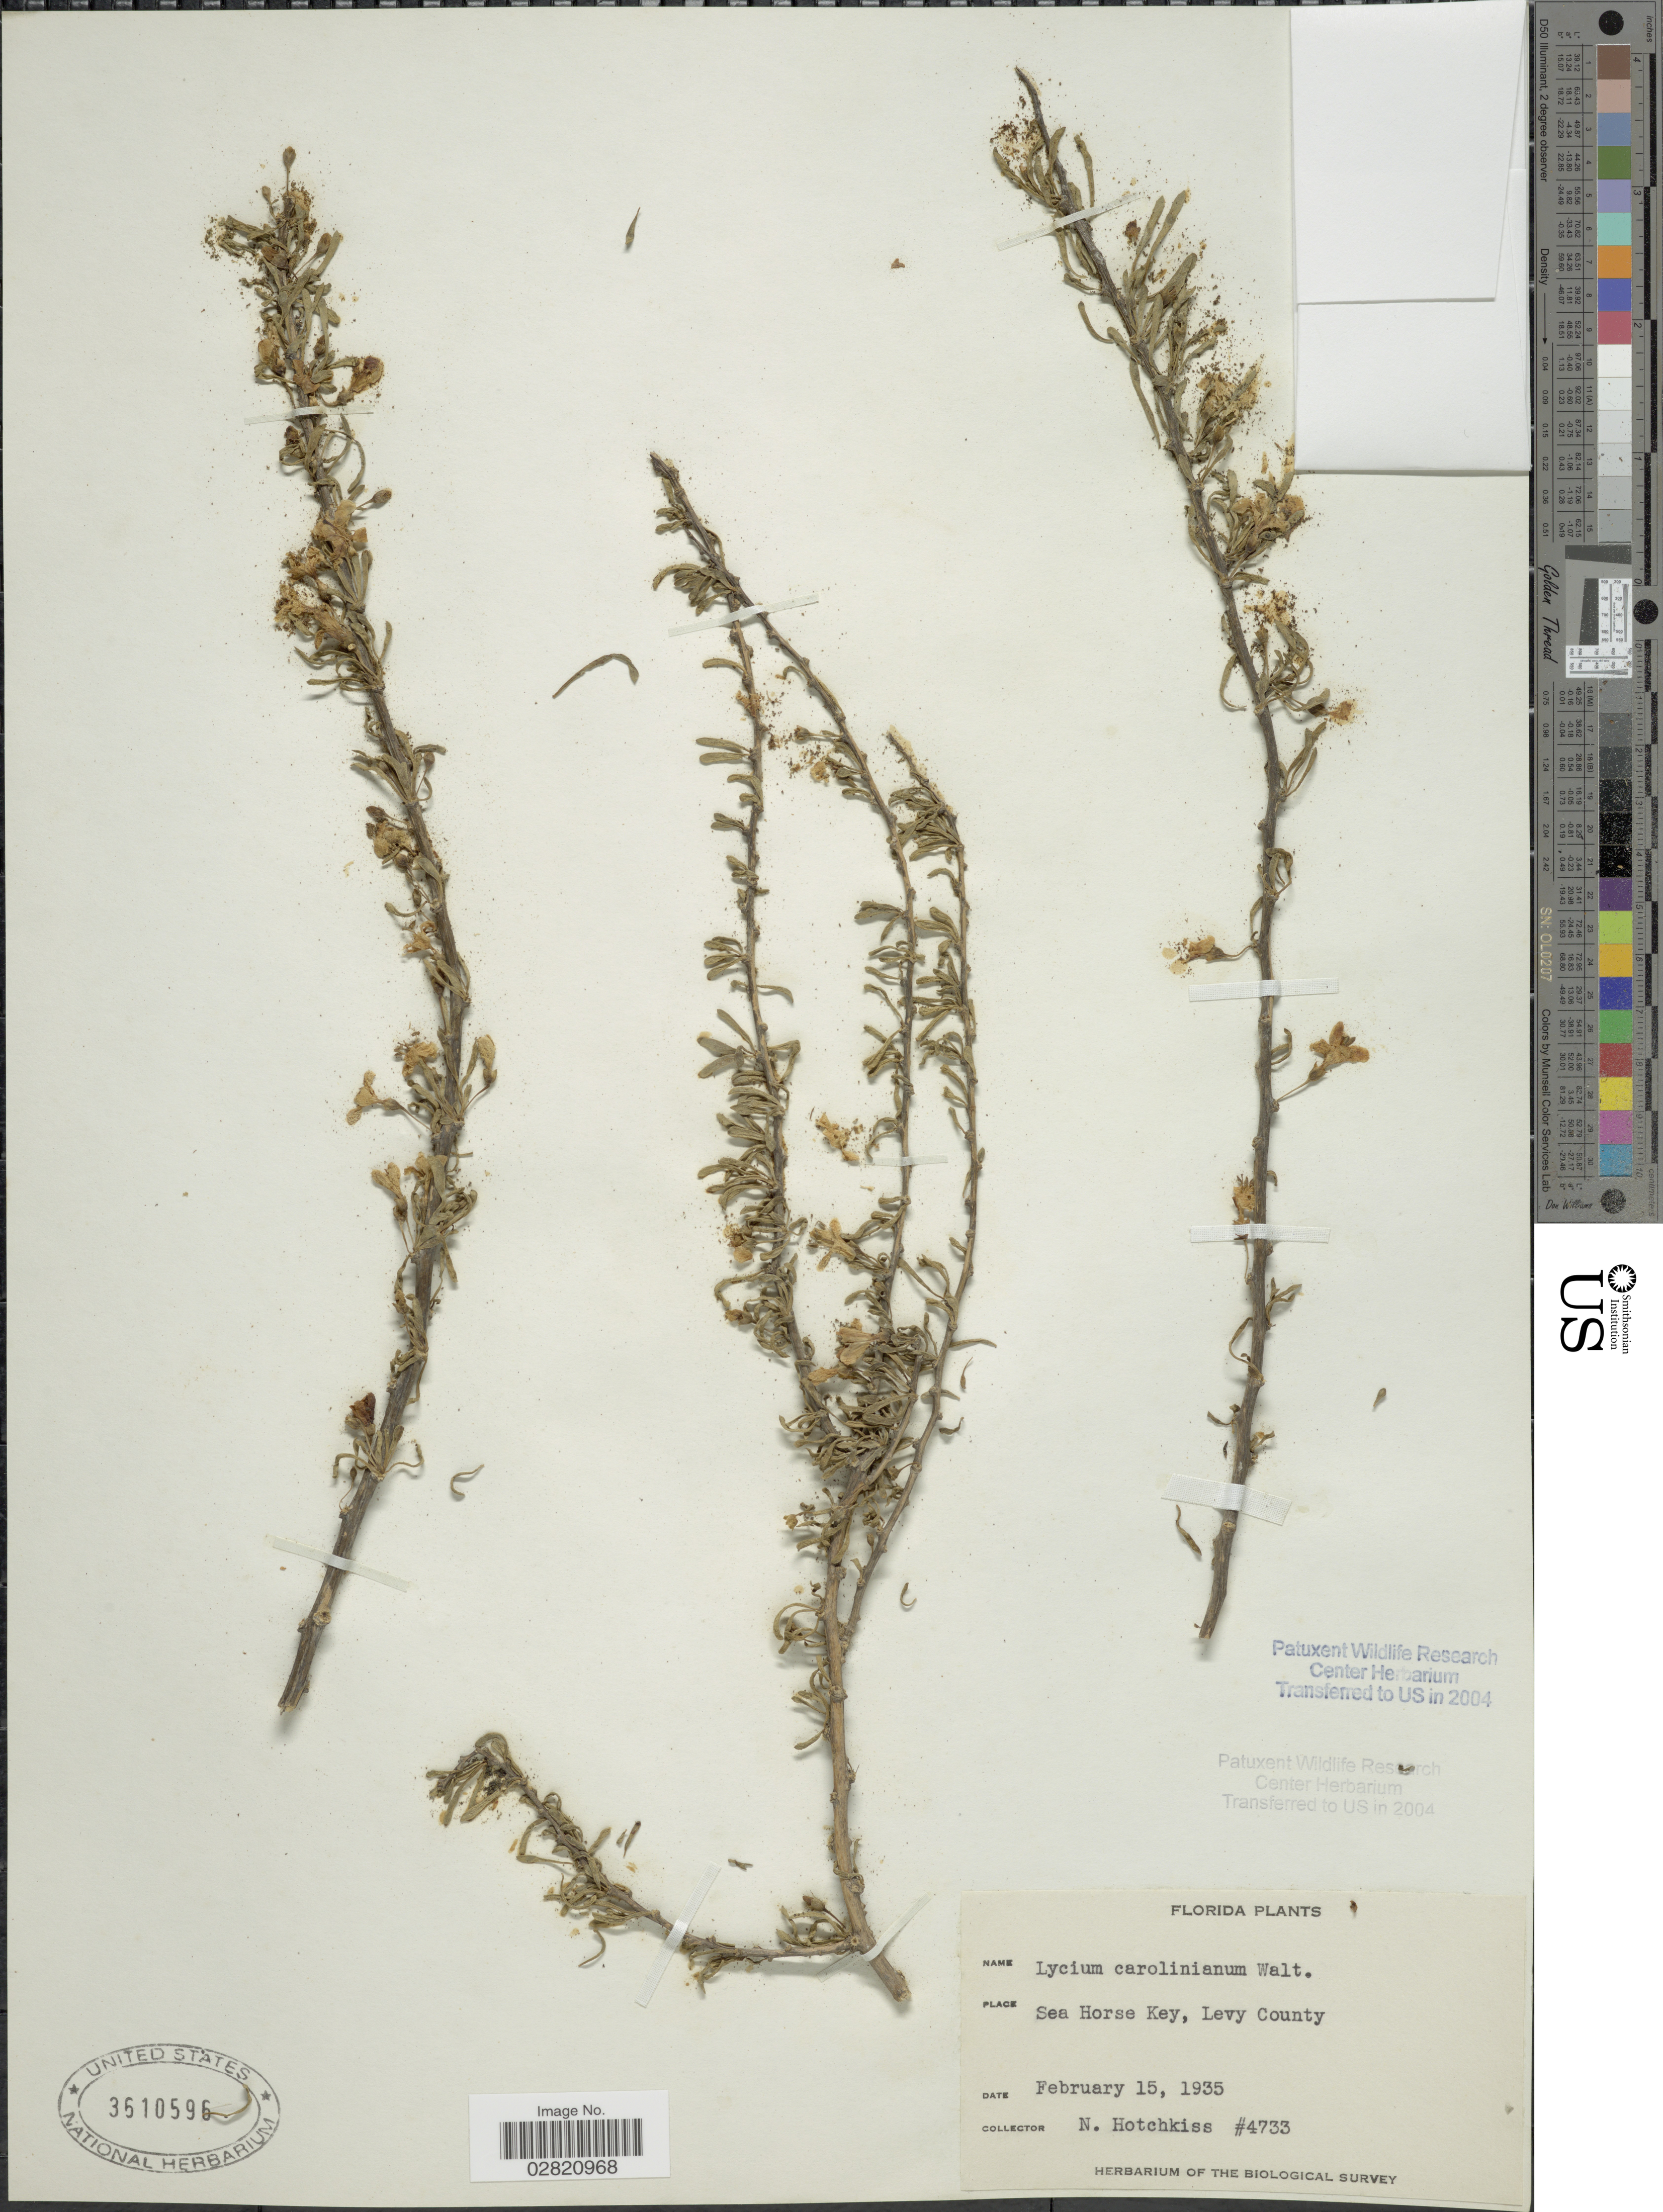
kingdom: Plantae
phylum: Tracheophyta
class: Magnoliopsida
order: Solanales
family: Solanaceae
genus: Lycium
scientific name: Lycium carolinianum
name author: Walter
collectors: N. Hotchkiss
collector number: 4733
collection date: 1935-02-15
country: United States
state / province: Florida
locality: Sea Horse Key, Levy County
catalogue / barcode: US 3610596